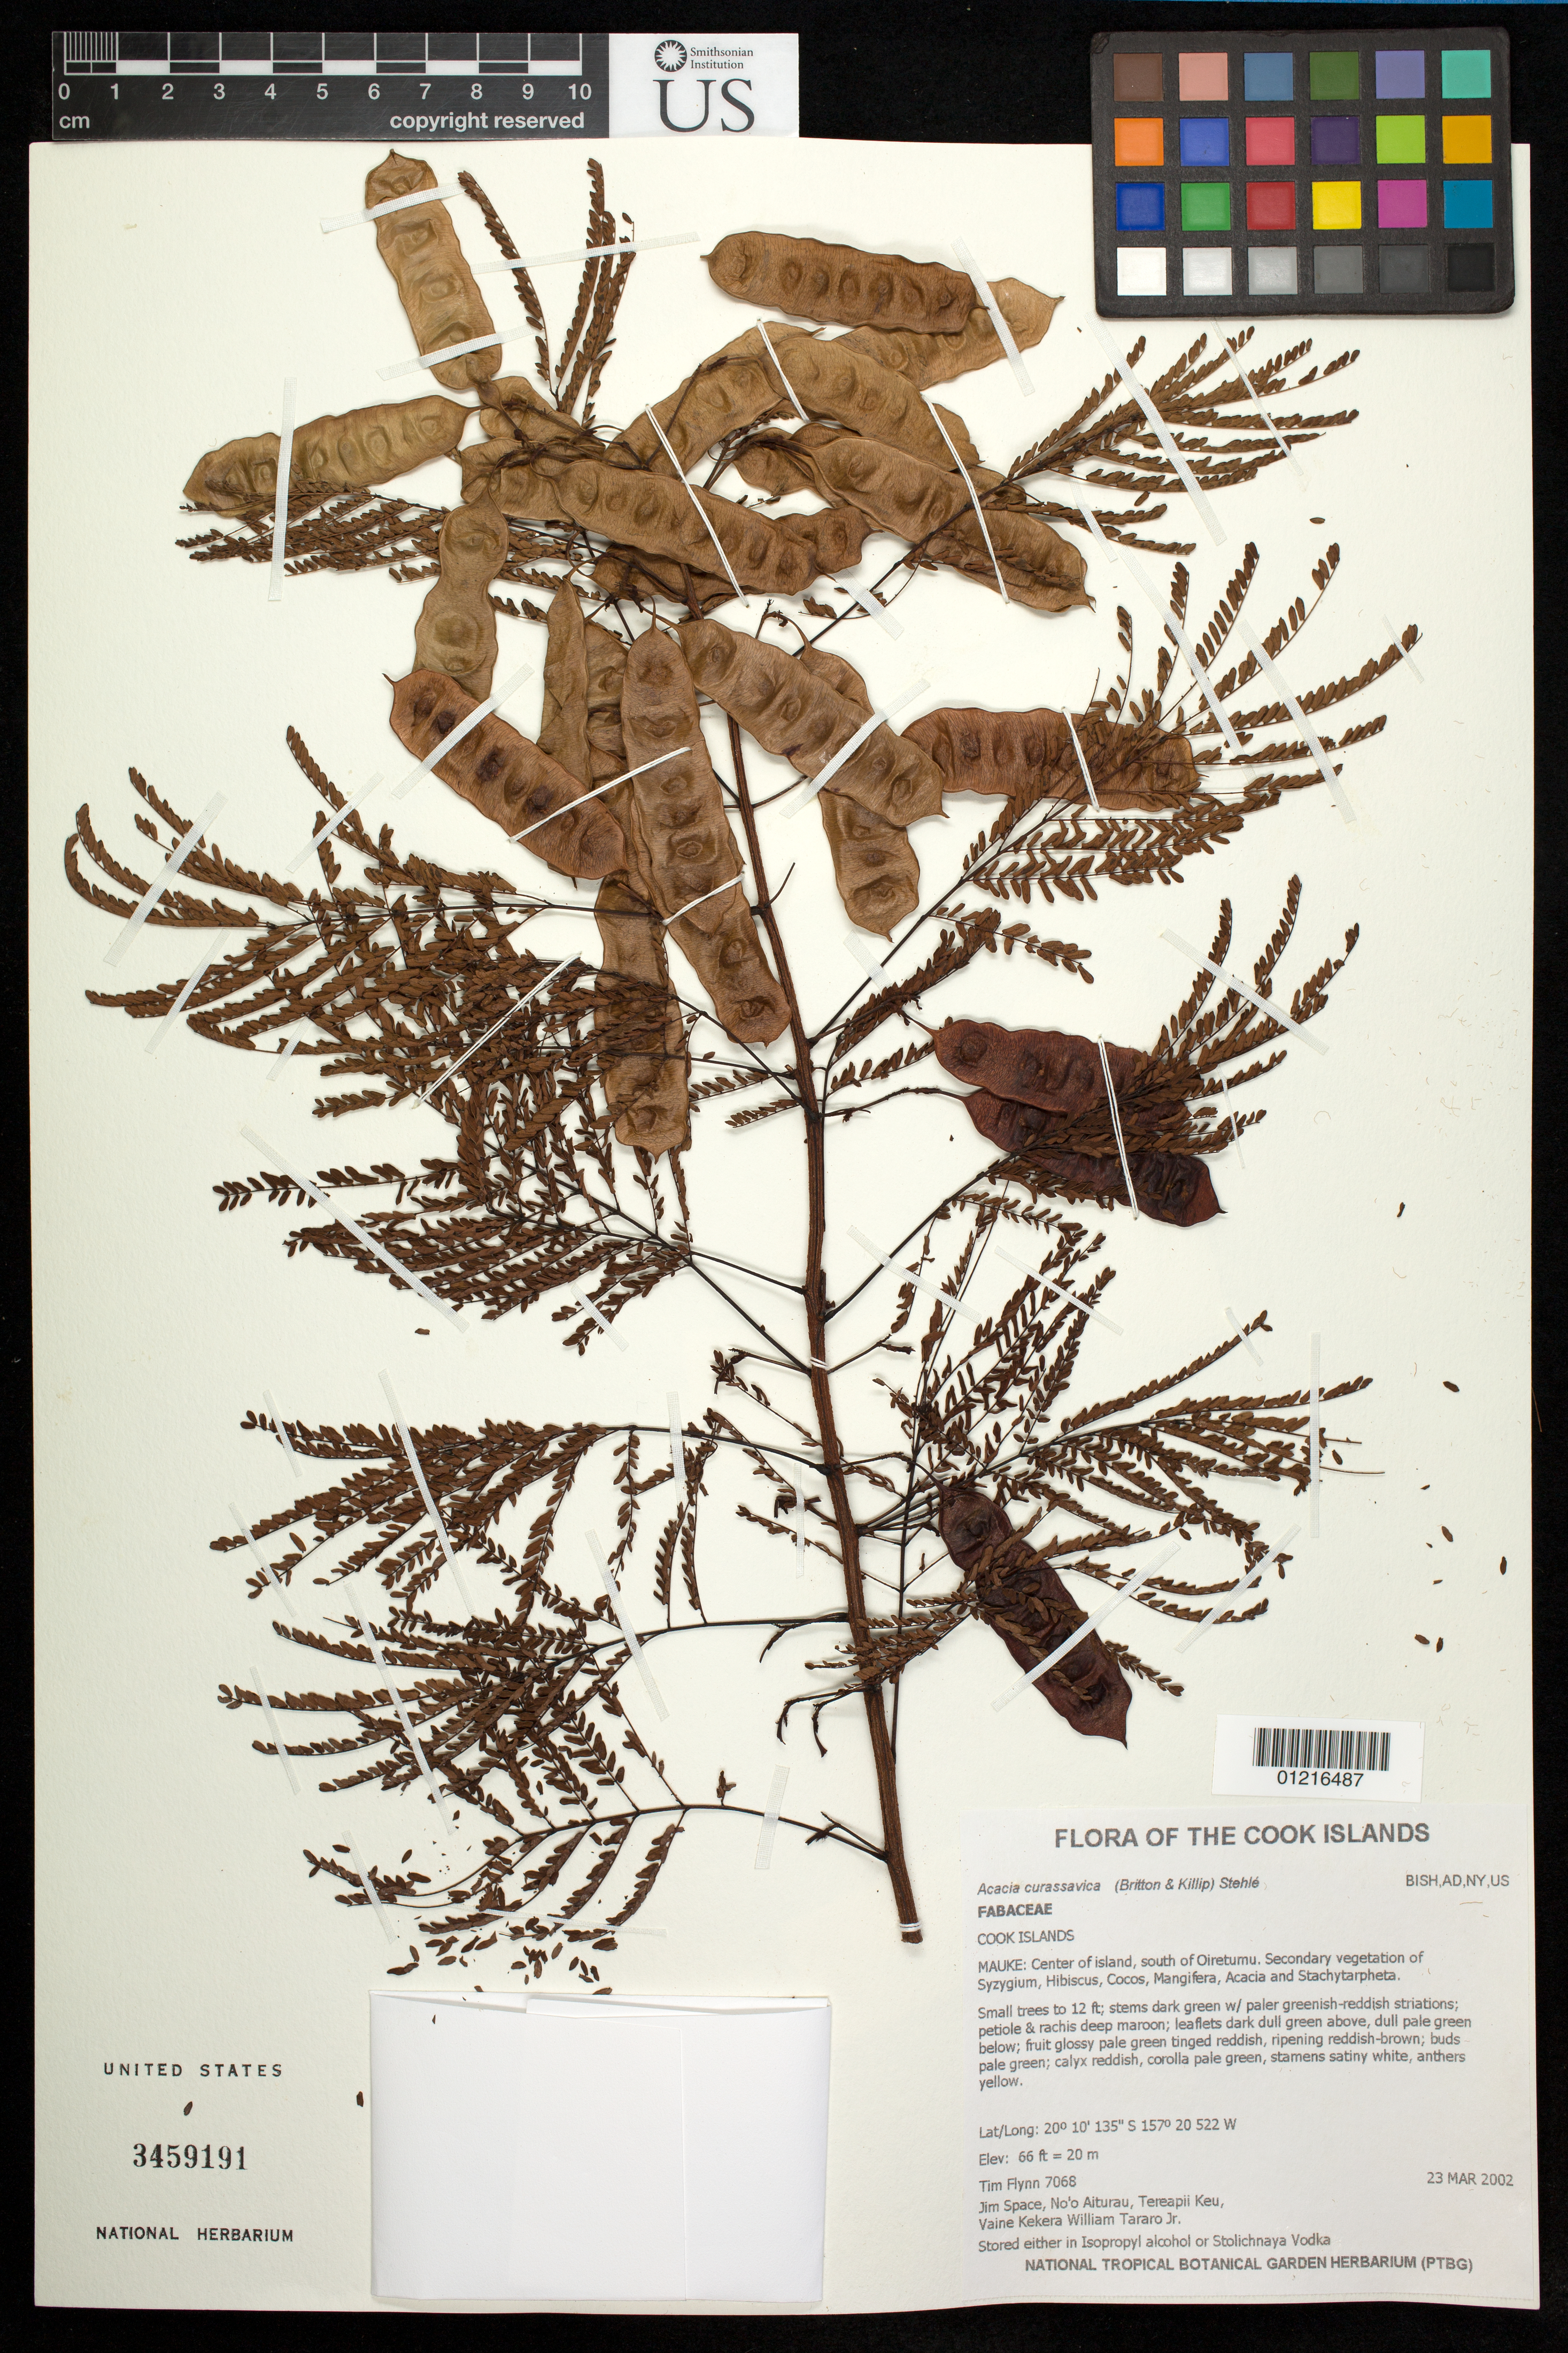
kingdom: Plantae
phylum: Tracheophyta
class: Magnoliopsida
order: Fabales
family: Fabaceae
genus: Acaciella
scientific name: Acaciella glauca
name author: (L.) L. Rico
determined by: Strong, M. T., (US), Smithsonian Institution - National Museum of Natural History (UNITED STATES)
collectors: T. W. Flynn, J. Space, N. Aiturau, T. Keu & V. Tararo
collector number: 7068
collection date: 2002-03-23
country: Cook Islands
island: Mauke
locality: Center of island, south of Oiretumu.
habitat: Secondary vegetation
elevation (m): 20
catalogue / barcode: US 3459191